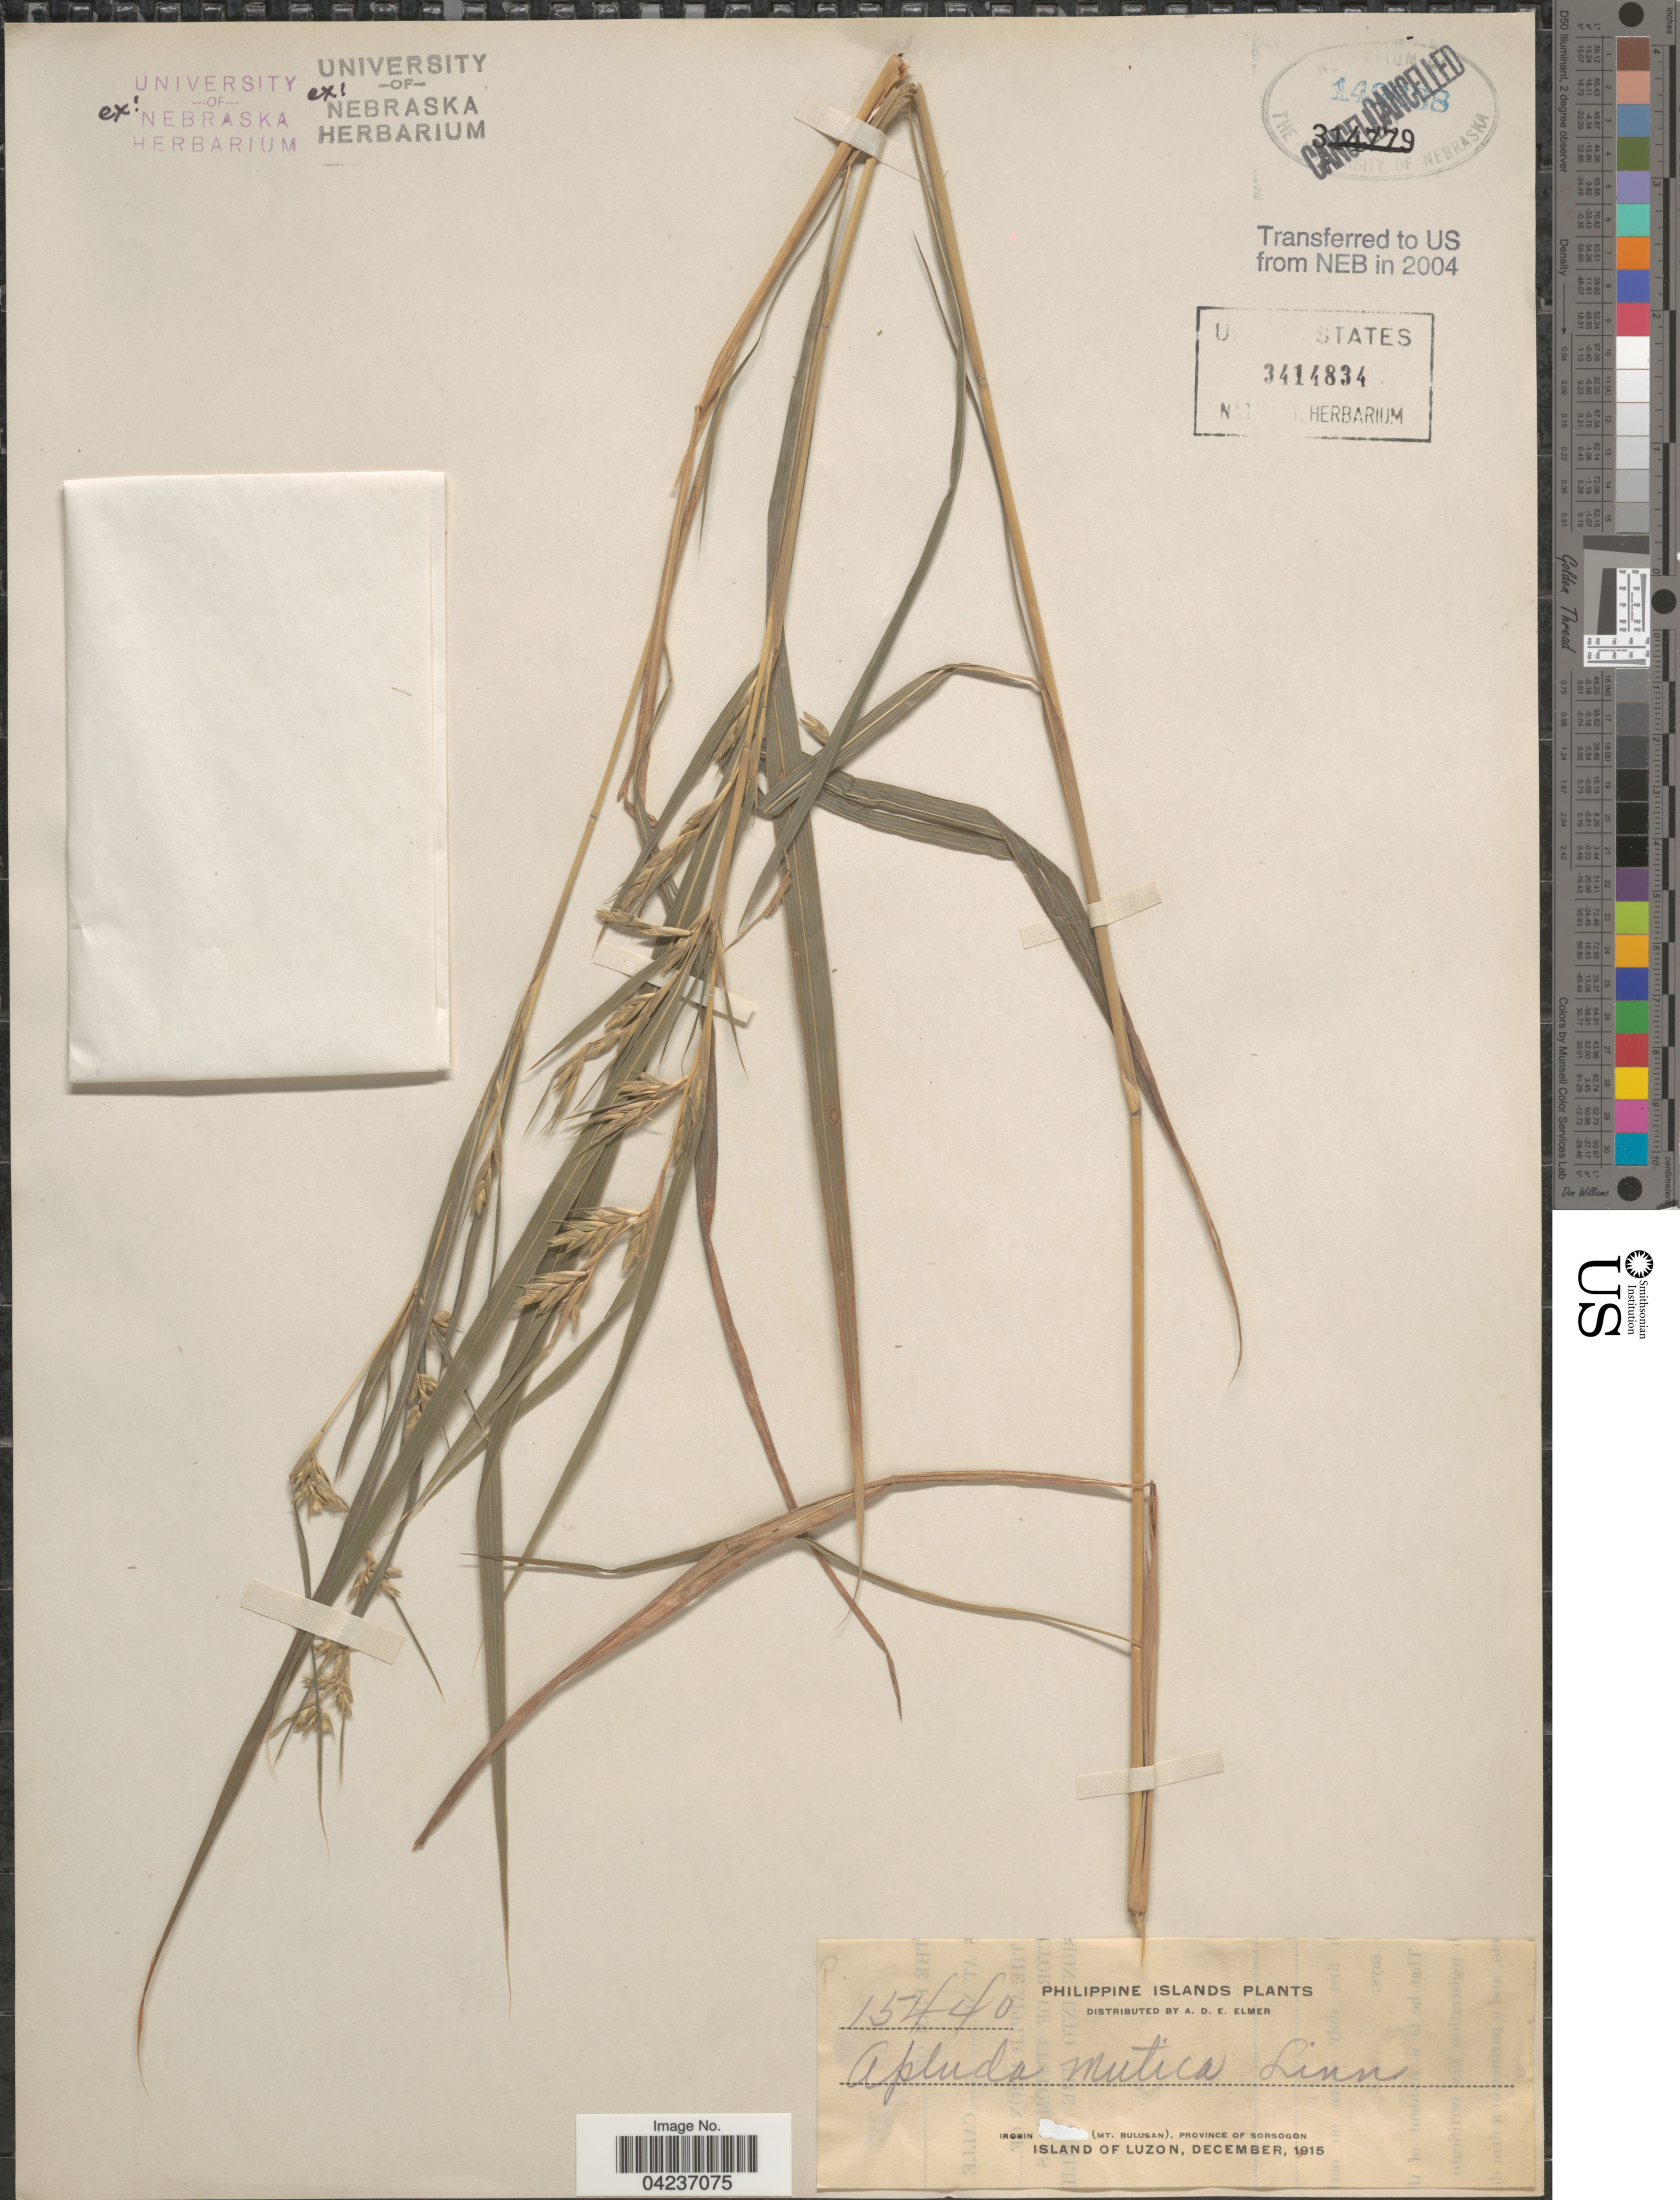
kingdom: Plantae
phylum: Tracheophyta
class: Liliopsida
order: Poales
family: Poaceae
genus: Apluda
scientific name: Apluda mutica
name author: L.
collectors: A. D. E. Elmer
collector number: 15440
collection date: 1915-12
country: Philippines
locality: Philippine Islands. Irosin (Mt. Bulusan), Province of Sorsogon. Island of Luzon.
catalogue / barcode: US 3414834